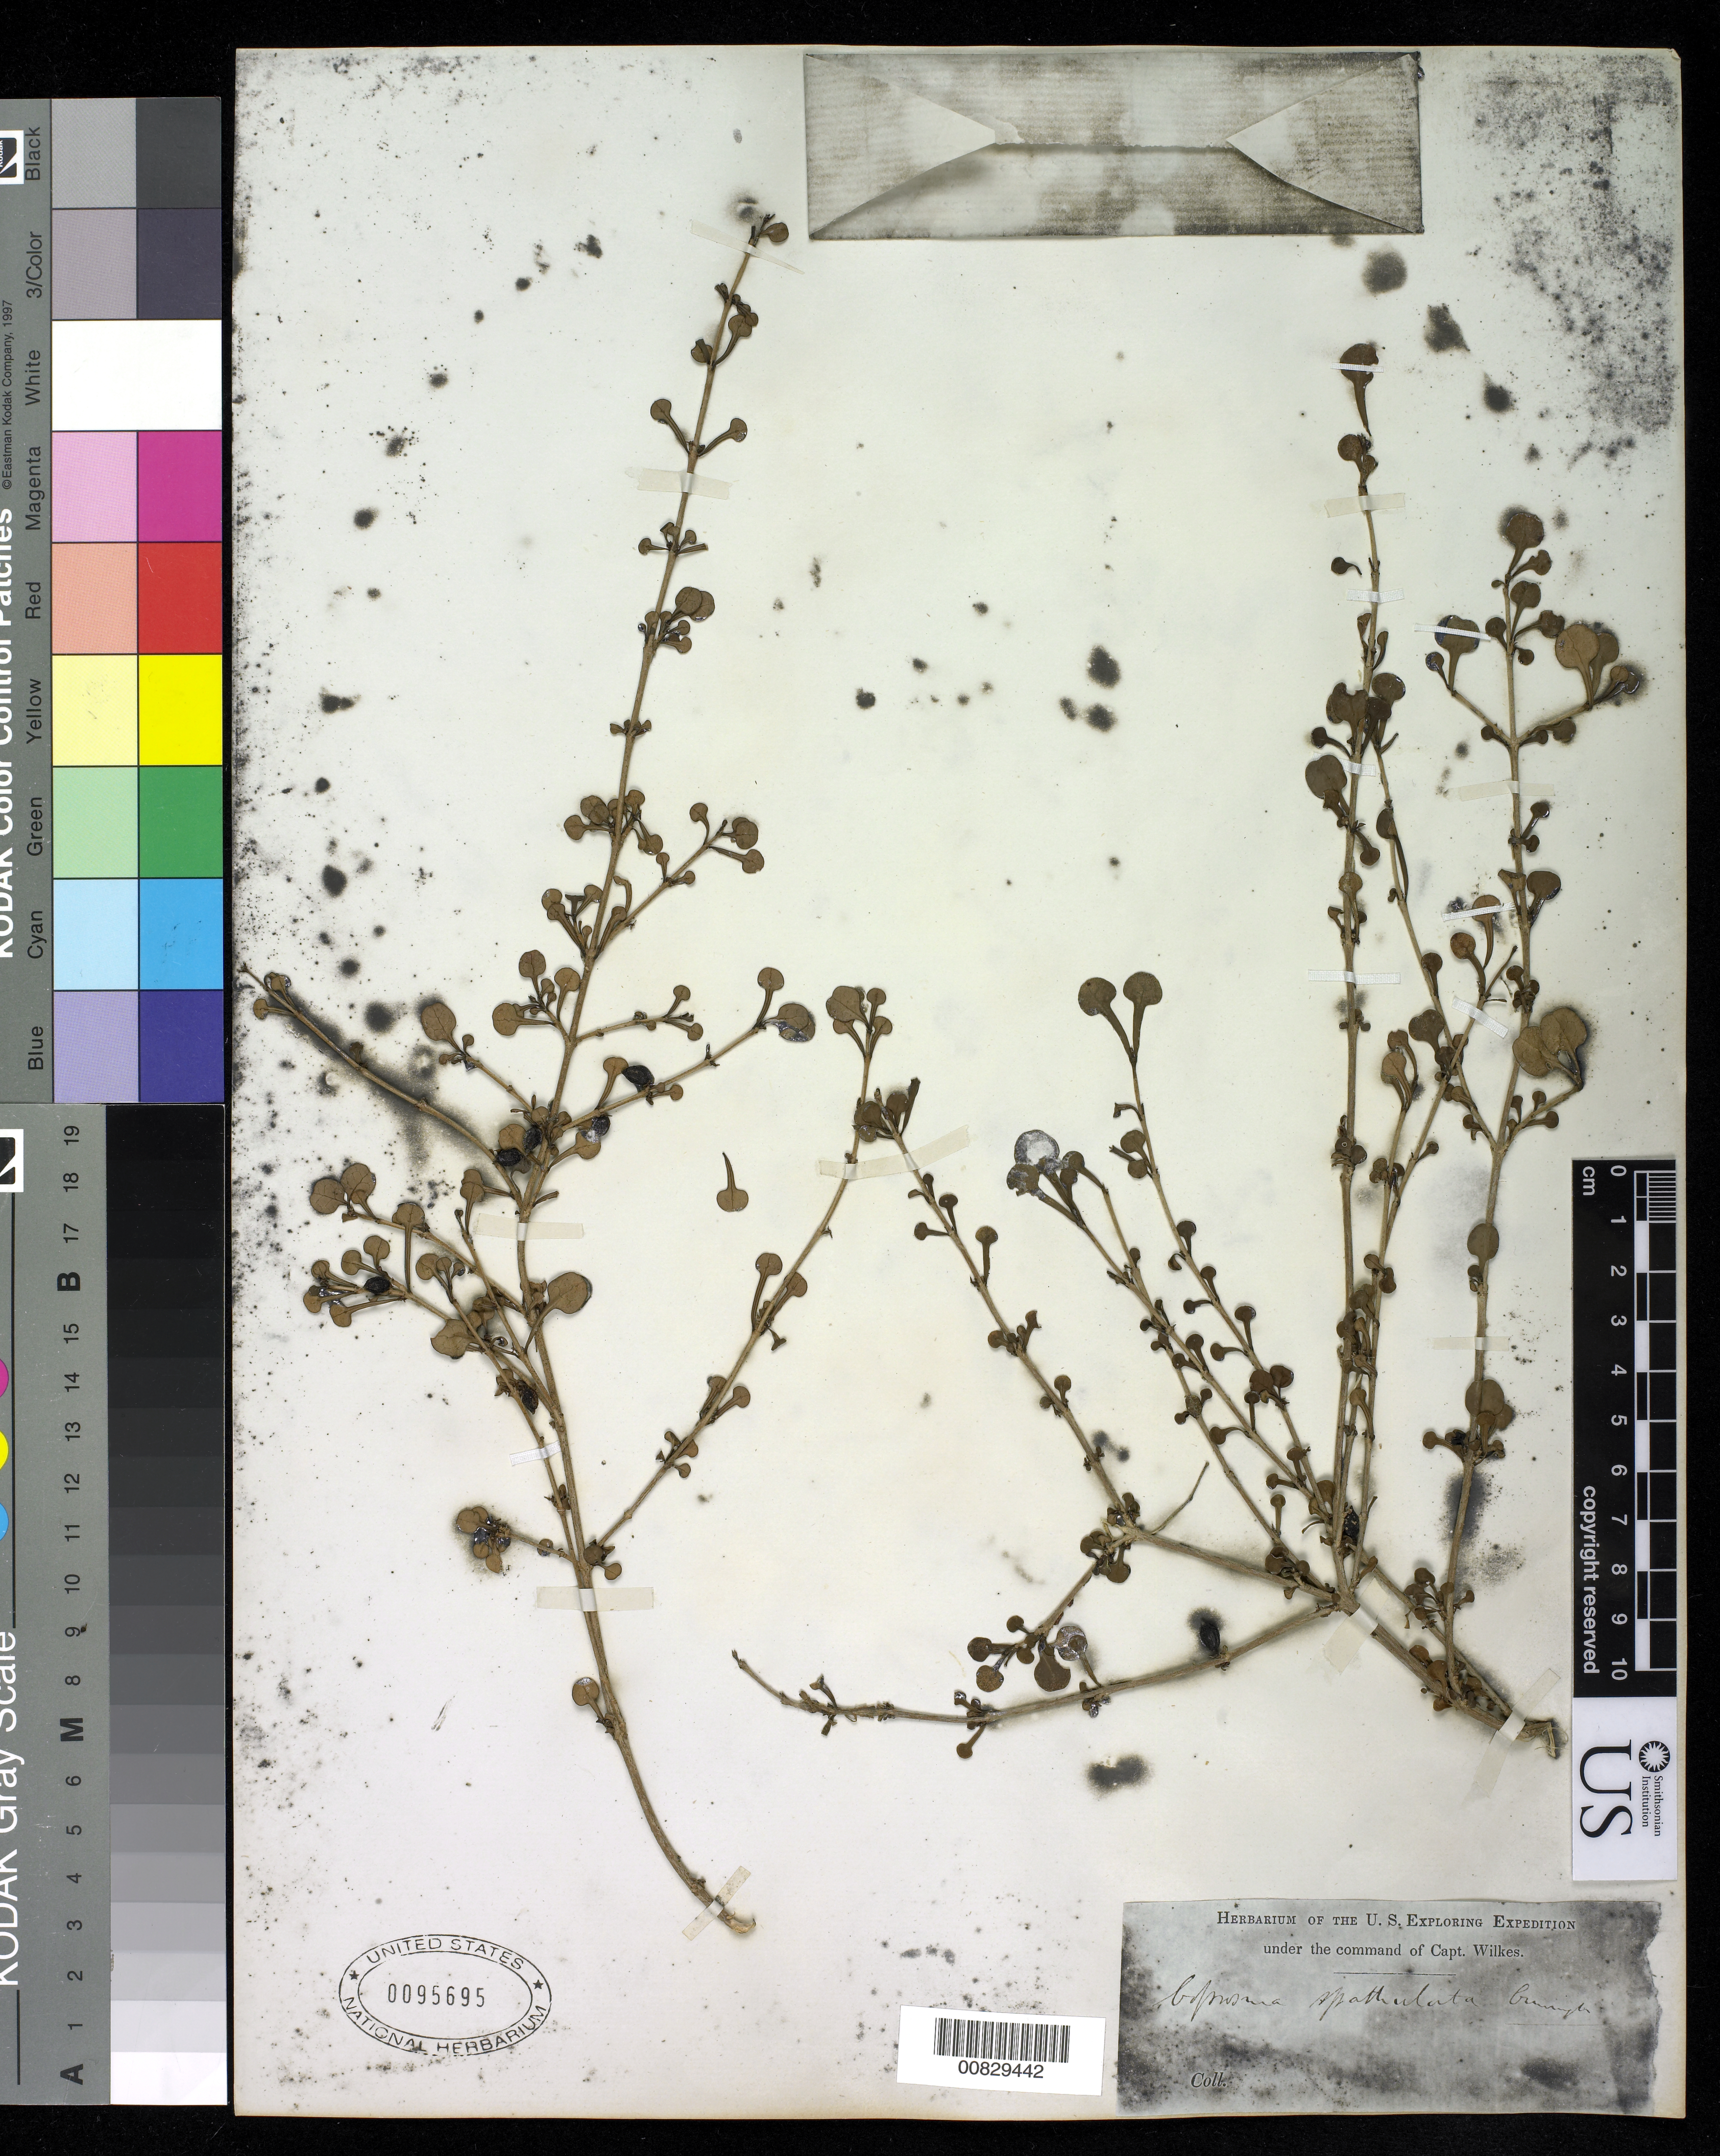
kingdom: Plantae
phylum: Tracheophyta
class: Magnoliopsida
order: Gentianales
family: Rubiaceae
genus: Coprosma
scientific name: Coprosma spathulata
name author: A. Cunn.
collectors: Wilkes Explor. Exped.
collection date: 1838/1842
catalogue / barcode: US 95695